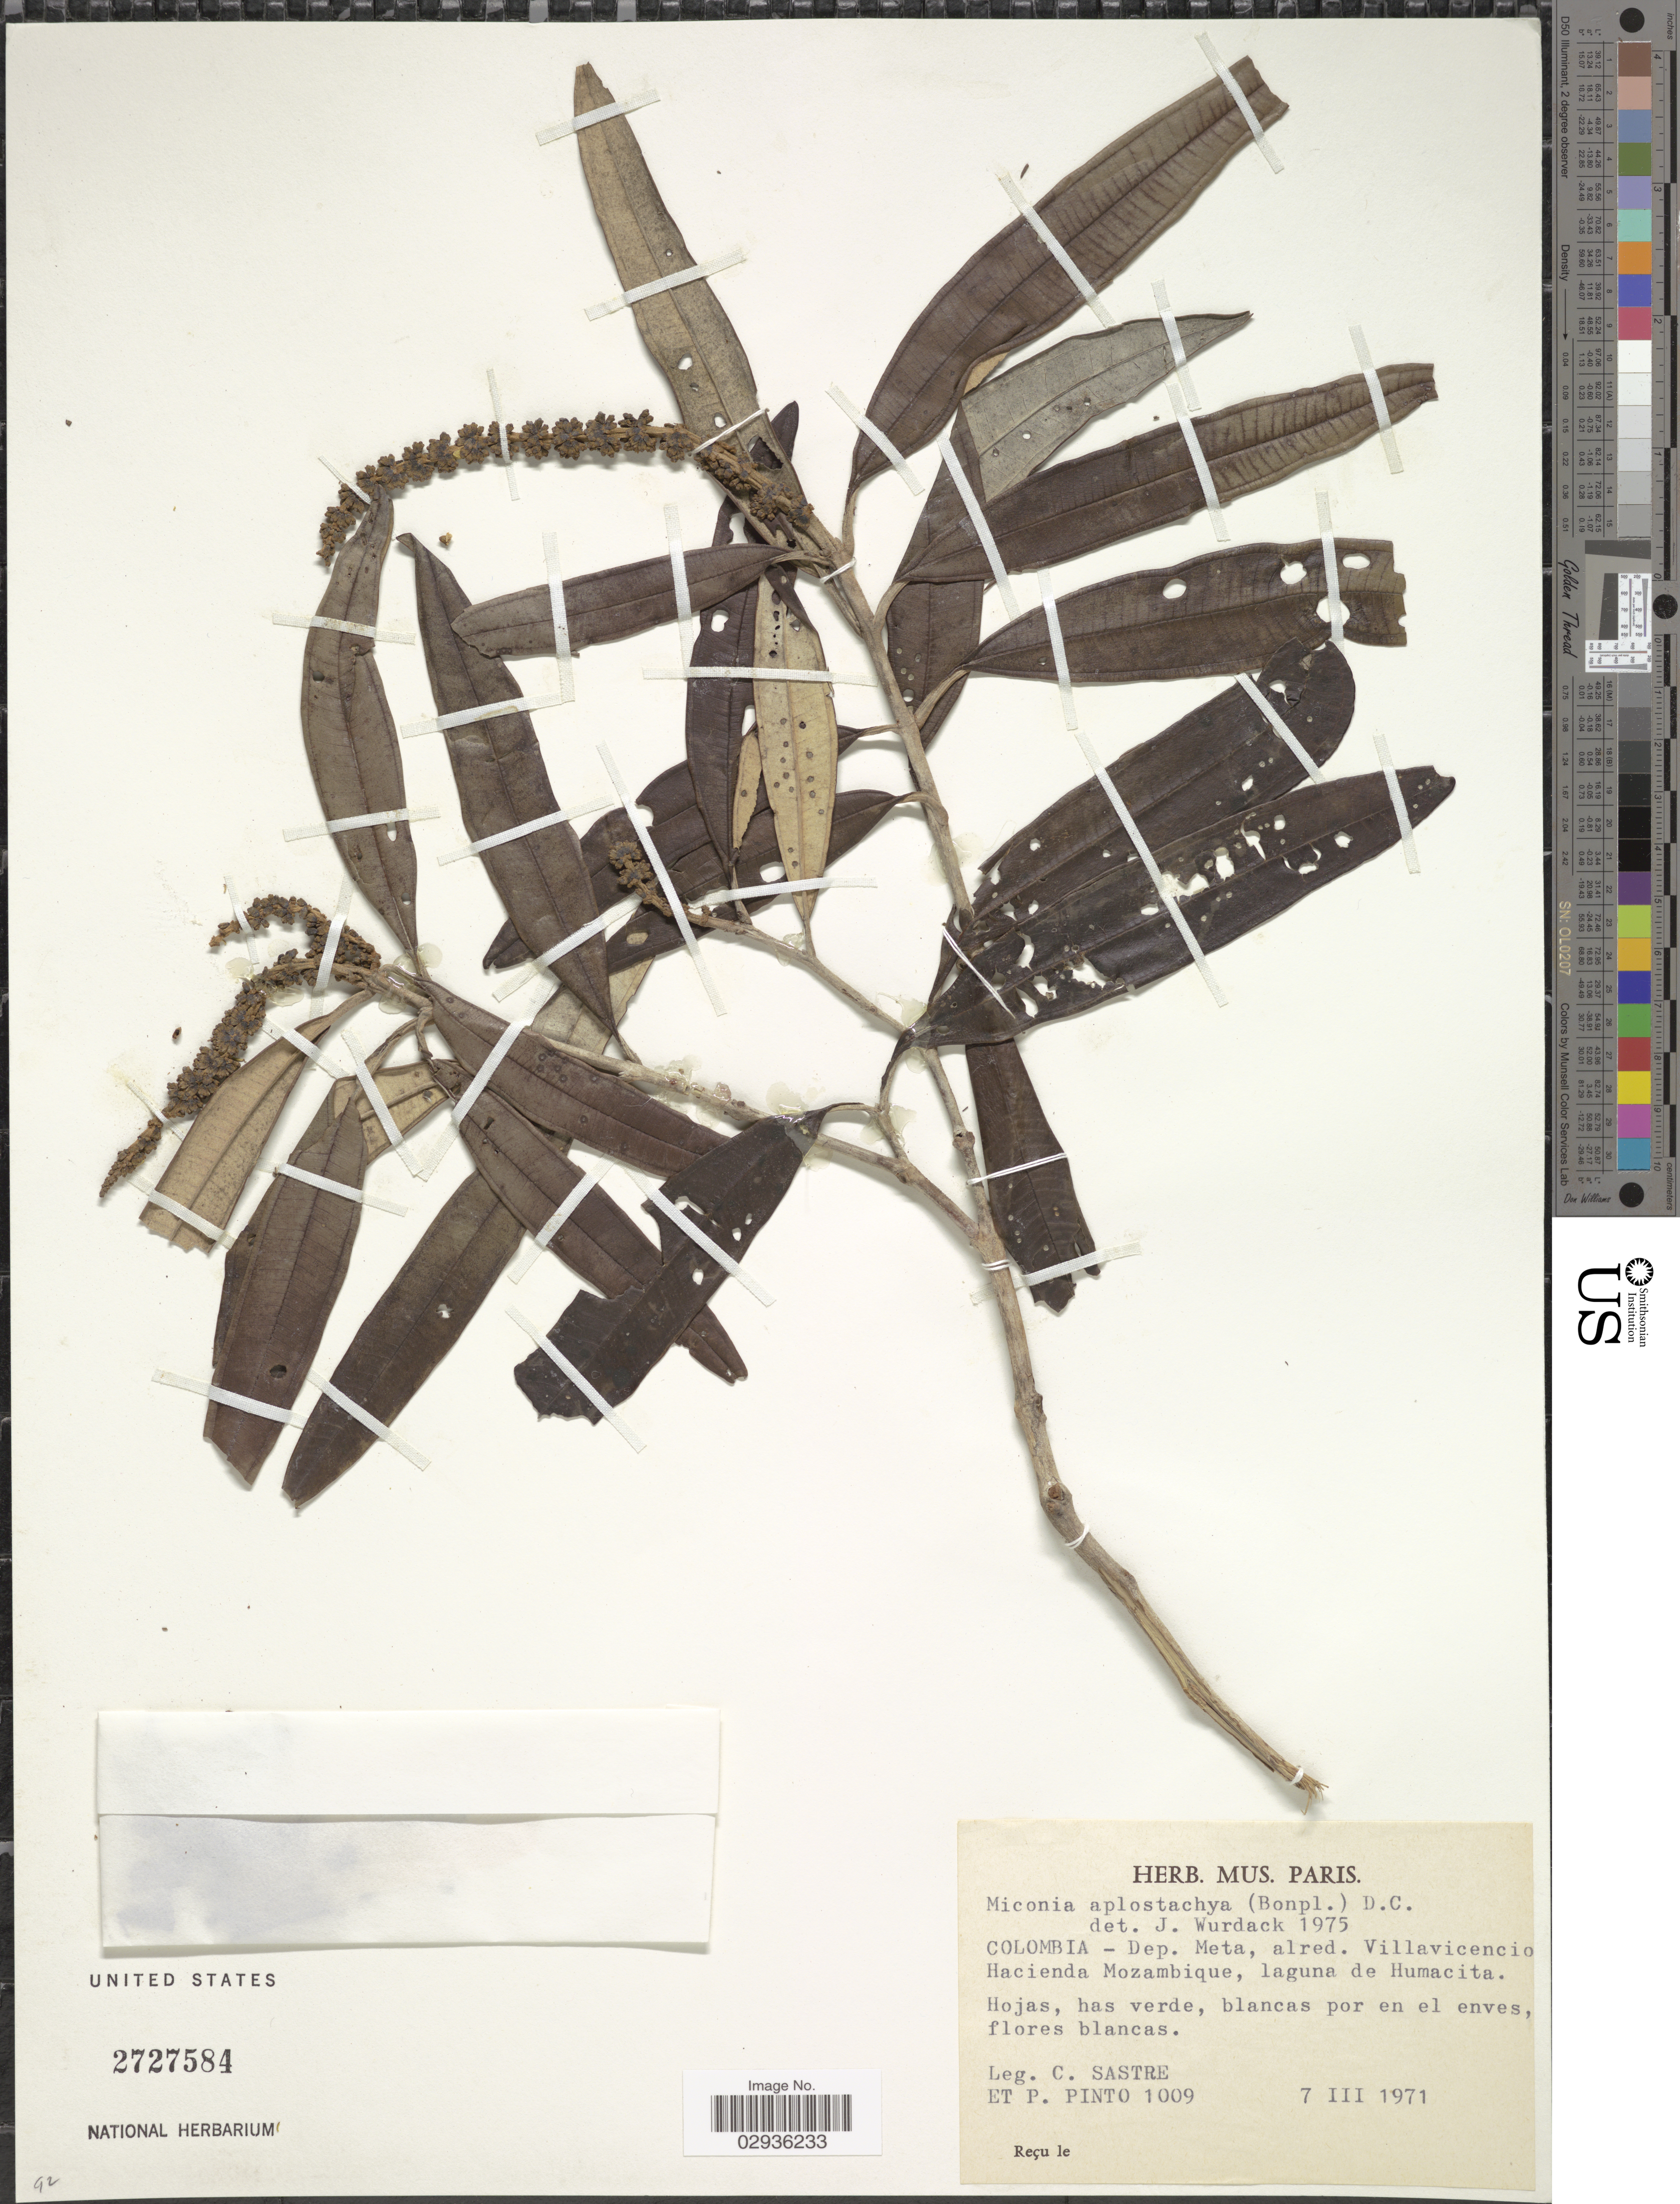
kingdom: Plantae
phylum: Tracheophyta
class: Magnoliopsida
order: Myrtales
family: Melastomataceae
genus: Miconia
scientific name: Miconia aplostachya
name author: (Bonpl.) DC.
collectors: C. Sastre & P. Pinto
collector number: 1009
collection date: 1971-03-07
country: Colombia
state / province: Meta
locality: Dep. Meta, alred. Villavicencio Hacienda Mozambique, laguna de Humacita.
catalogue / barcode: US 2727584